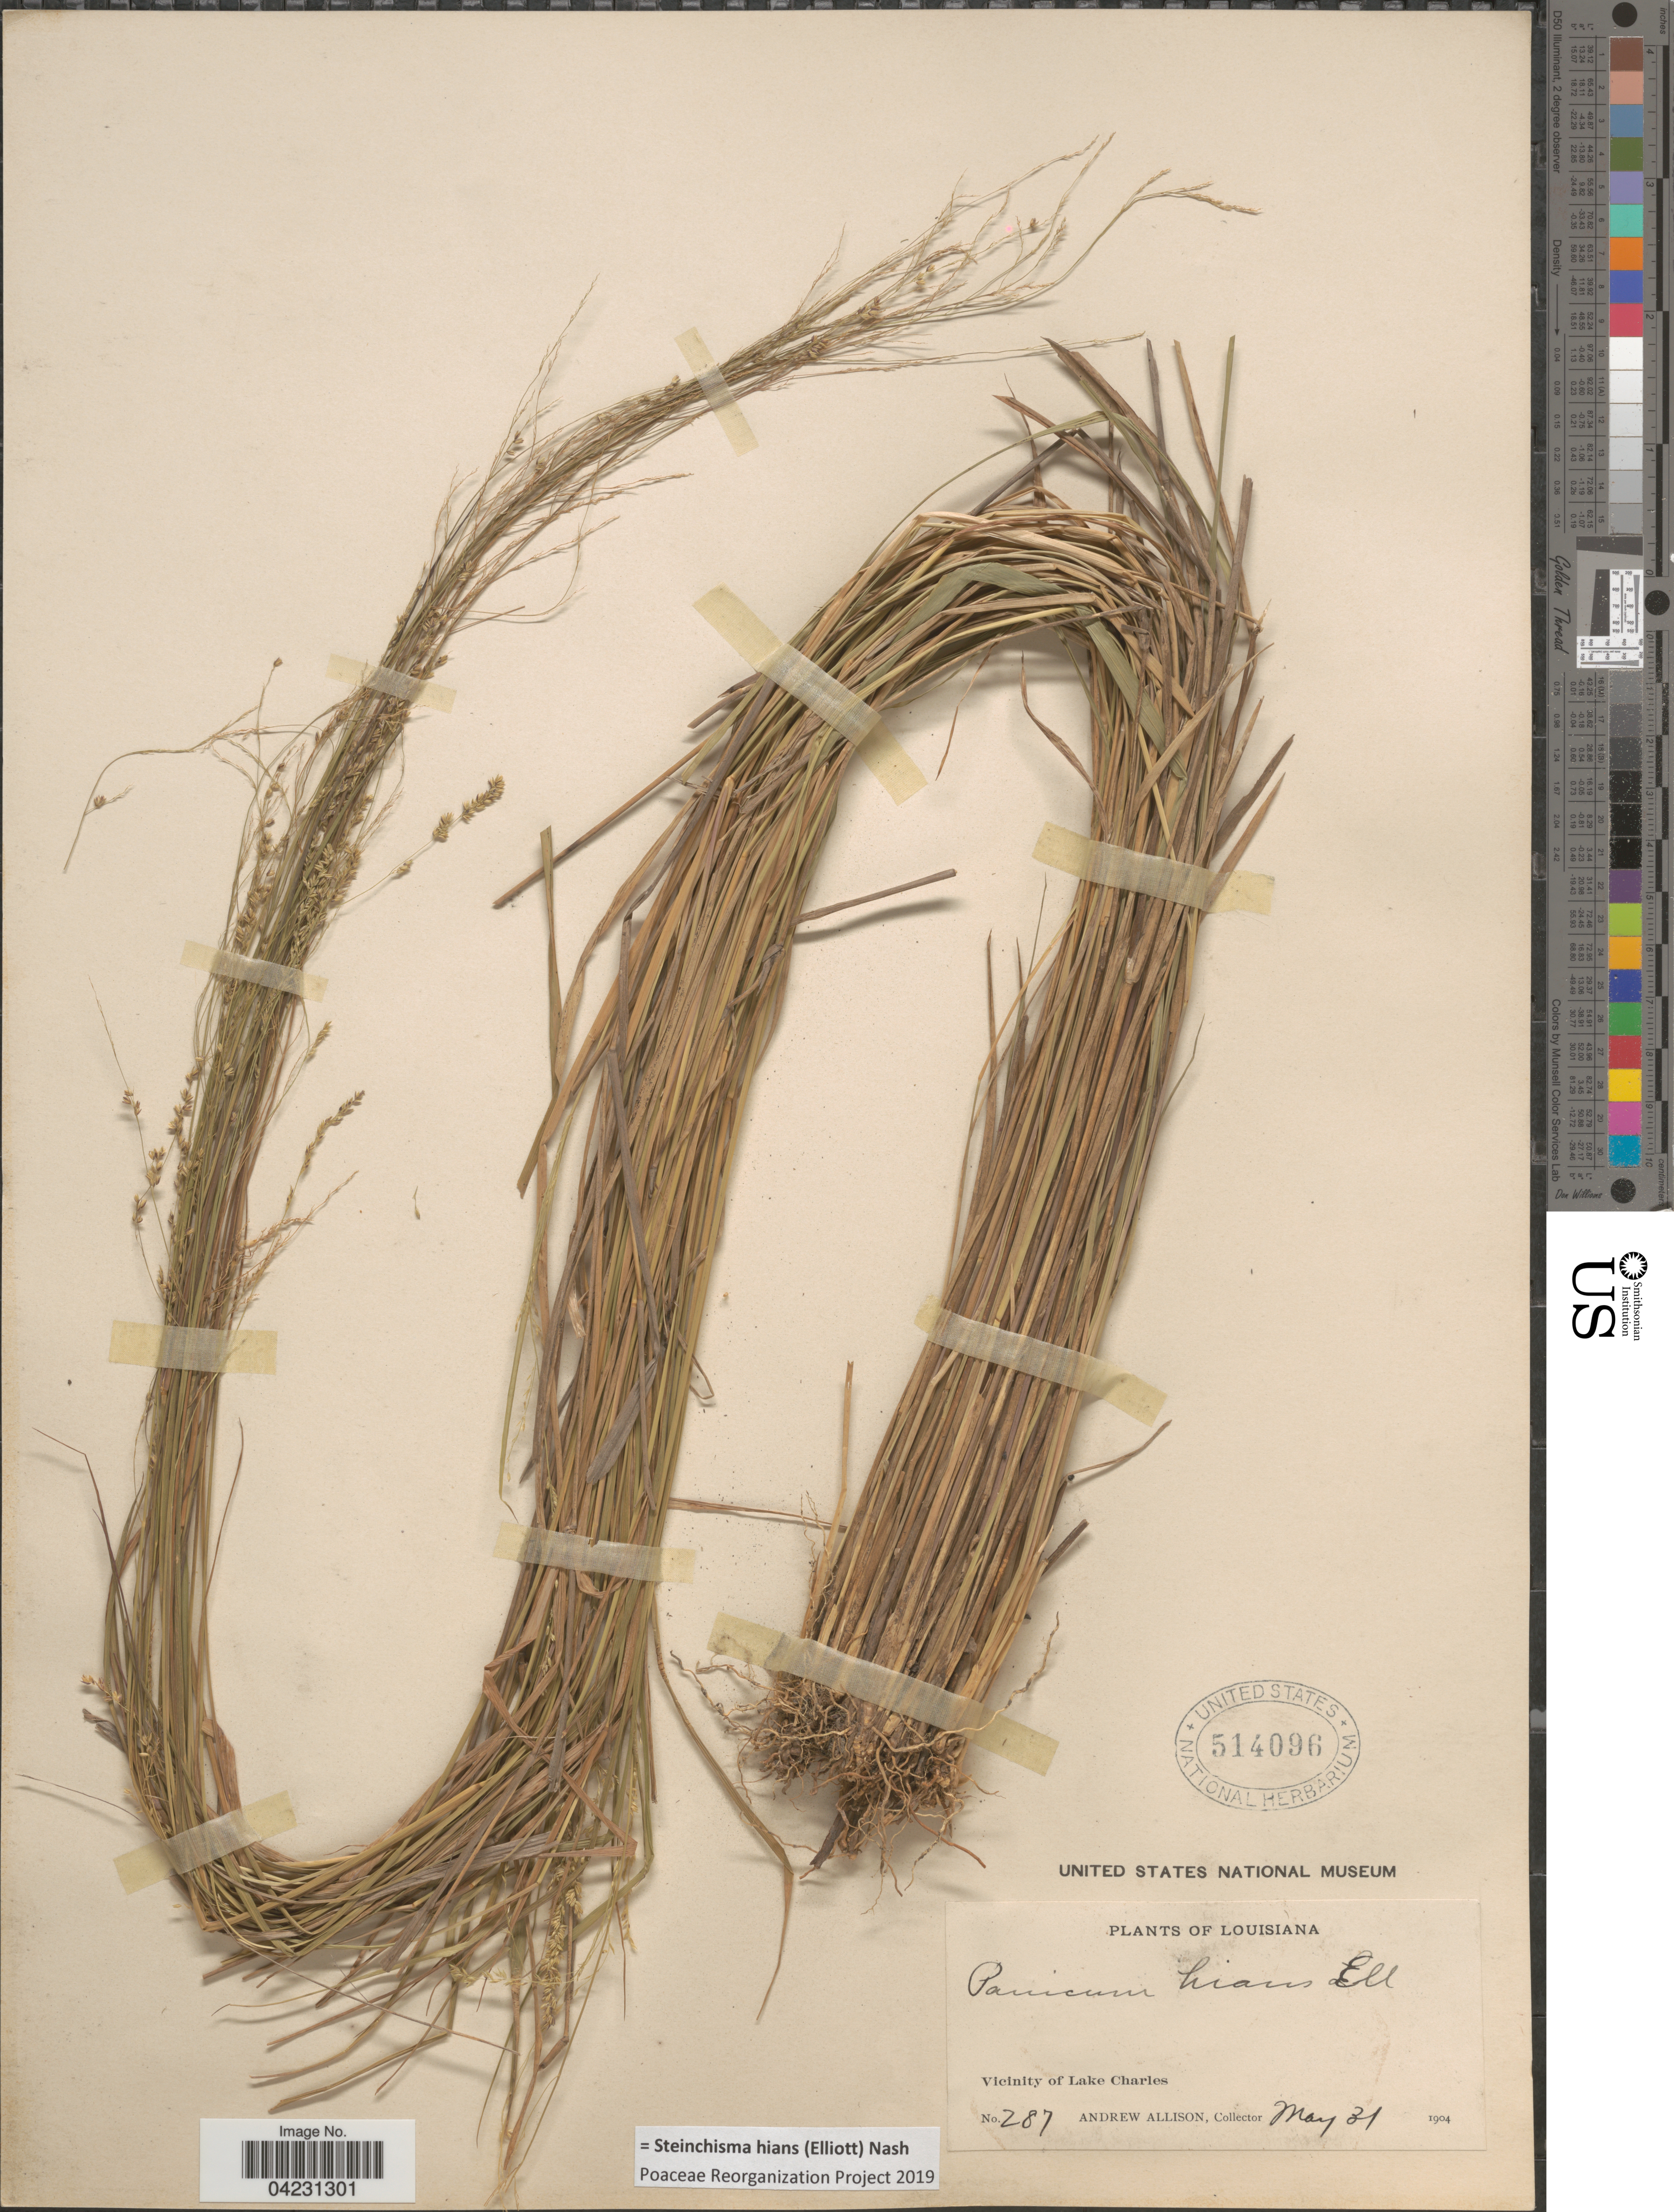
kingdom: Plantae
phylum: Tracheophyta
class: Liliopsida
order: Poales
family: Poaceae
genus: Steinchisma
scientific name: Steinchisma hians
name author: (Elliott) Nash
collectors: A. Allison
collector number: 287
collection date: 1904-05-31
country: United States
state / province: Louisiana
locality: Vicinity of Lake Charles.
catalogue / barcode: US 514096